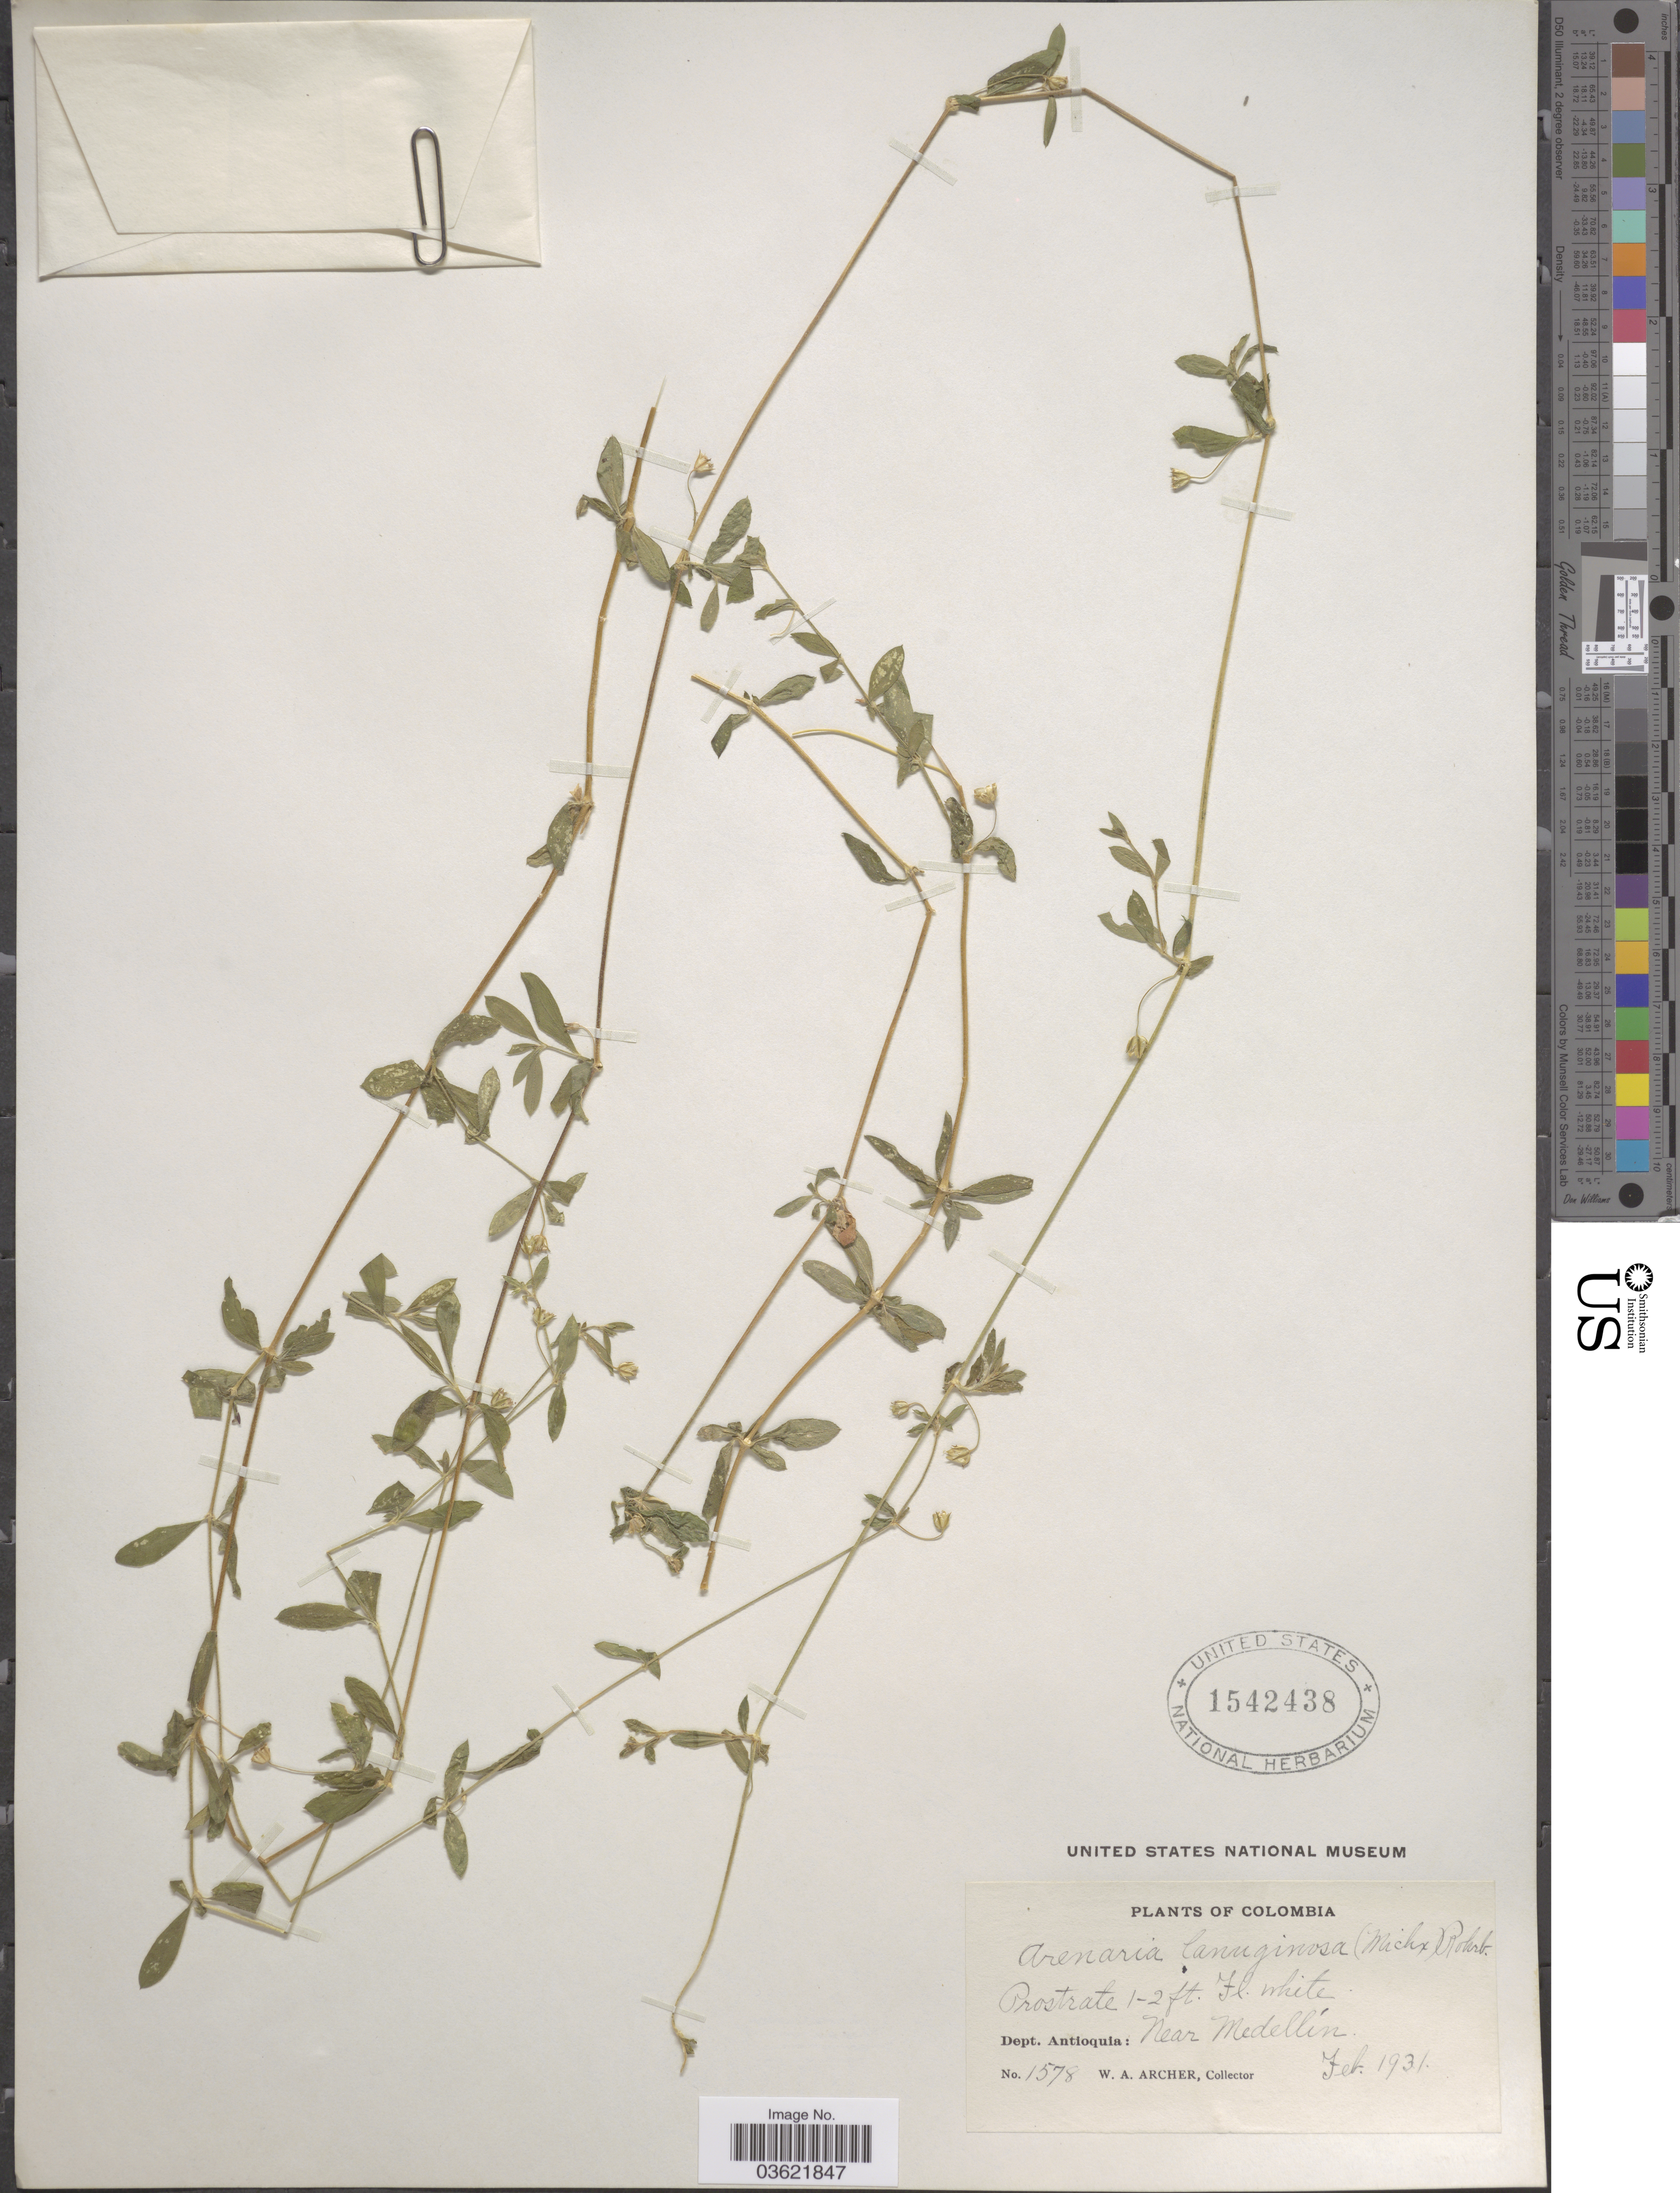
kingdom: Plantae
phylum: Tracheophyta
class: Magnoliopsida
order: Caryophyllales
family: Caryophyllaceae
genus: Arenaria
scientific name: Arenaria lanuginosa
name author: (Michx.) Rohrb.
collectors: W. Archer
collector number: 1578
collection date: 1931-02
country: Colombia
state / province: Antioquia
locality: Dept. Antioquia: near Medellín.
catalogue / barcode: US 1542438